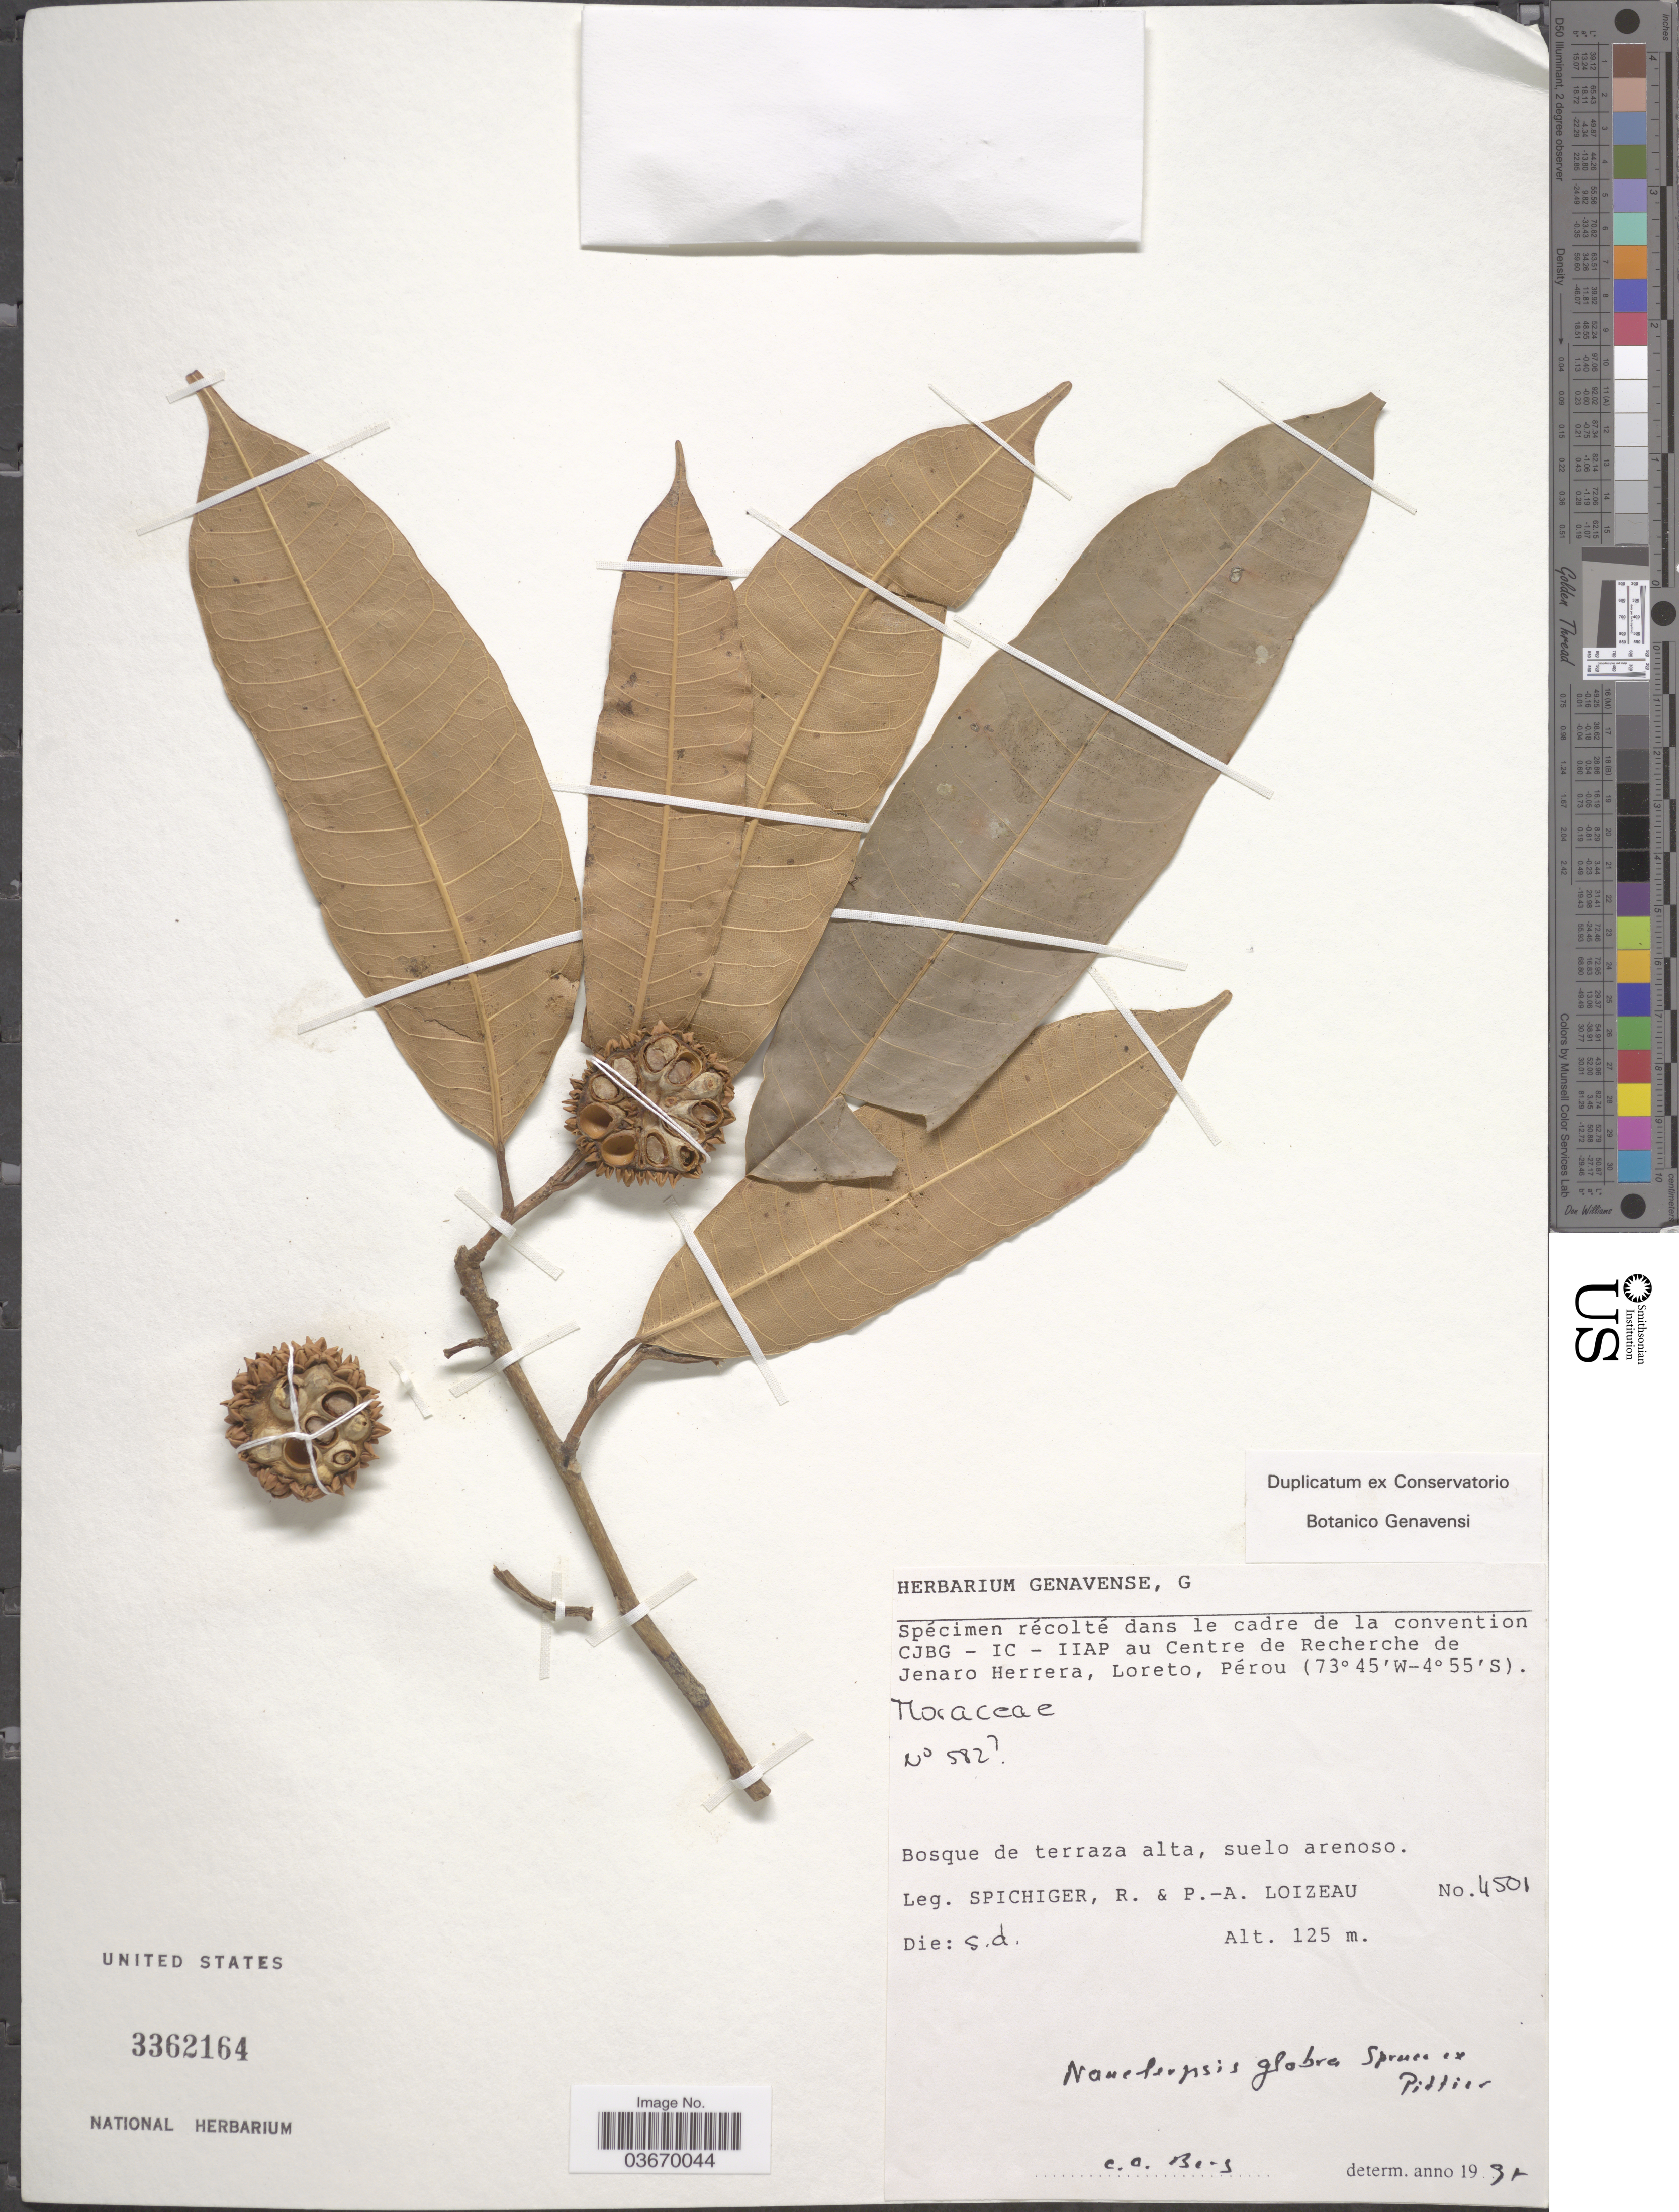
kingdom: Plantae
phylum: Tracheophyta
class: Magnoliopsida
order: Rosales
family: Moraceae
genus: Naucleopsis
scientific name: Naucleopsis glabra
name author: Spruce ex Pittier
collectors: R. Spichiger & P. Loizeau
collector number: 4501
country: Peru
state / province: Loreto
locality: Dans le cadre de la convention CJBG - IC - IIAP au Centre de Recherche de Jenaro Herrera.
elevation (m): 125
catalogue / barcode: US 3362164